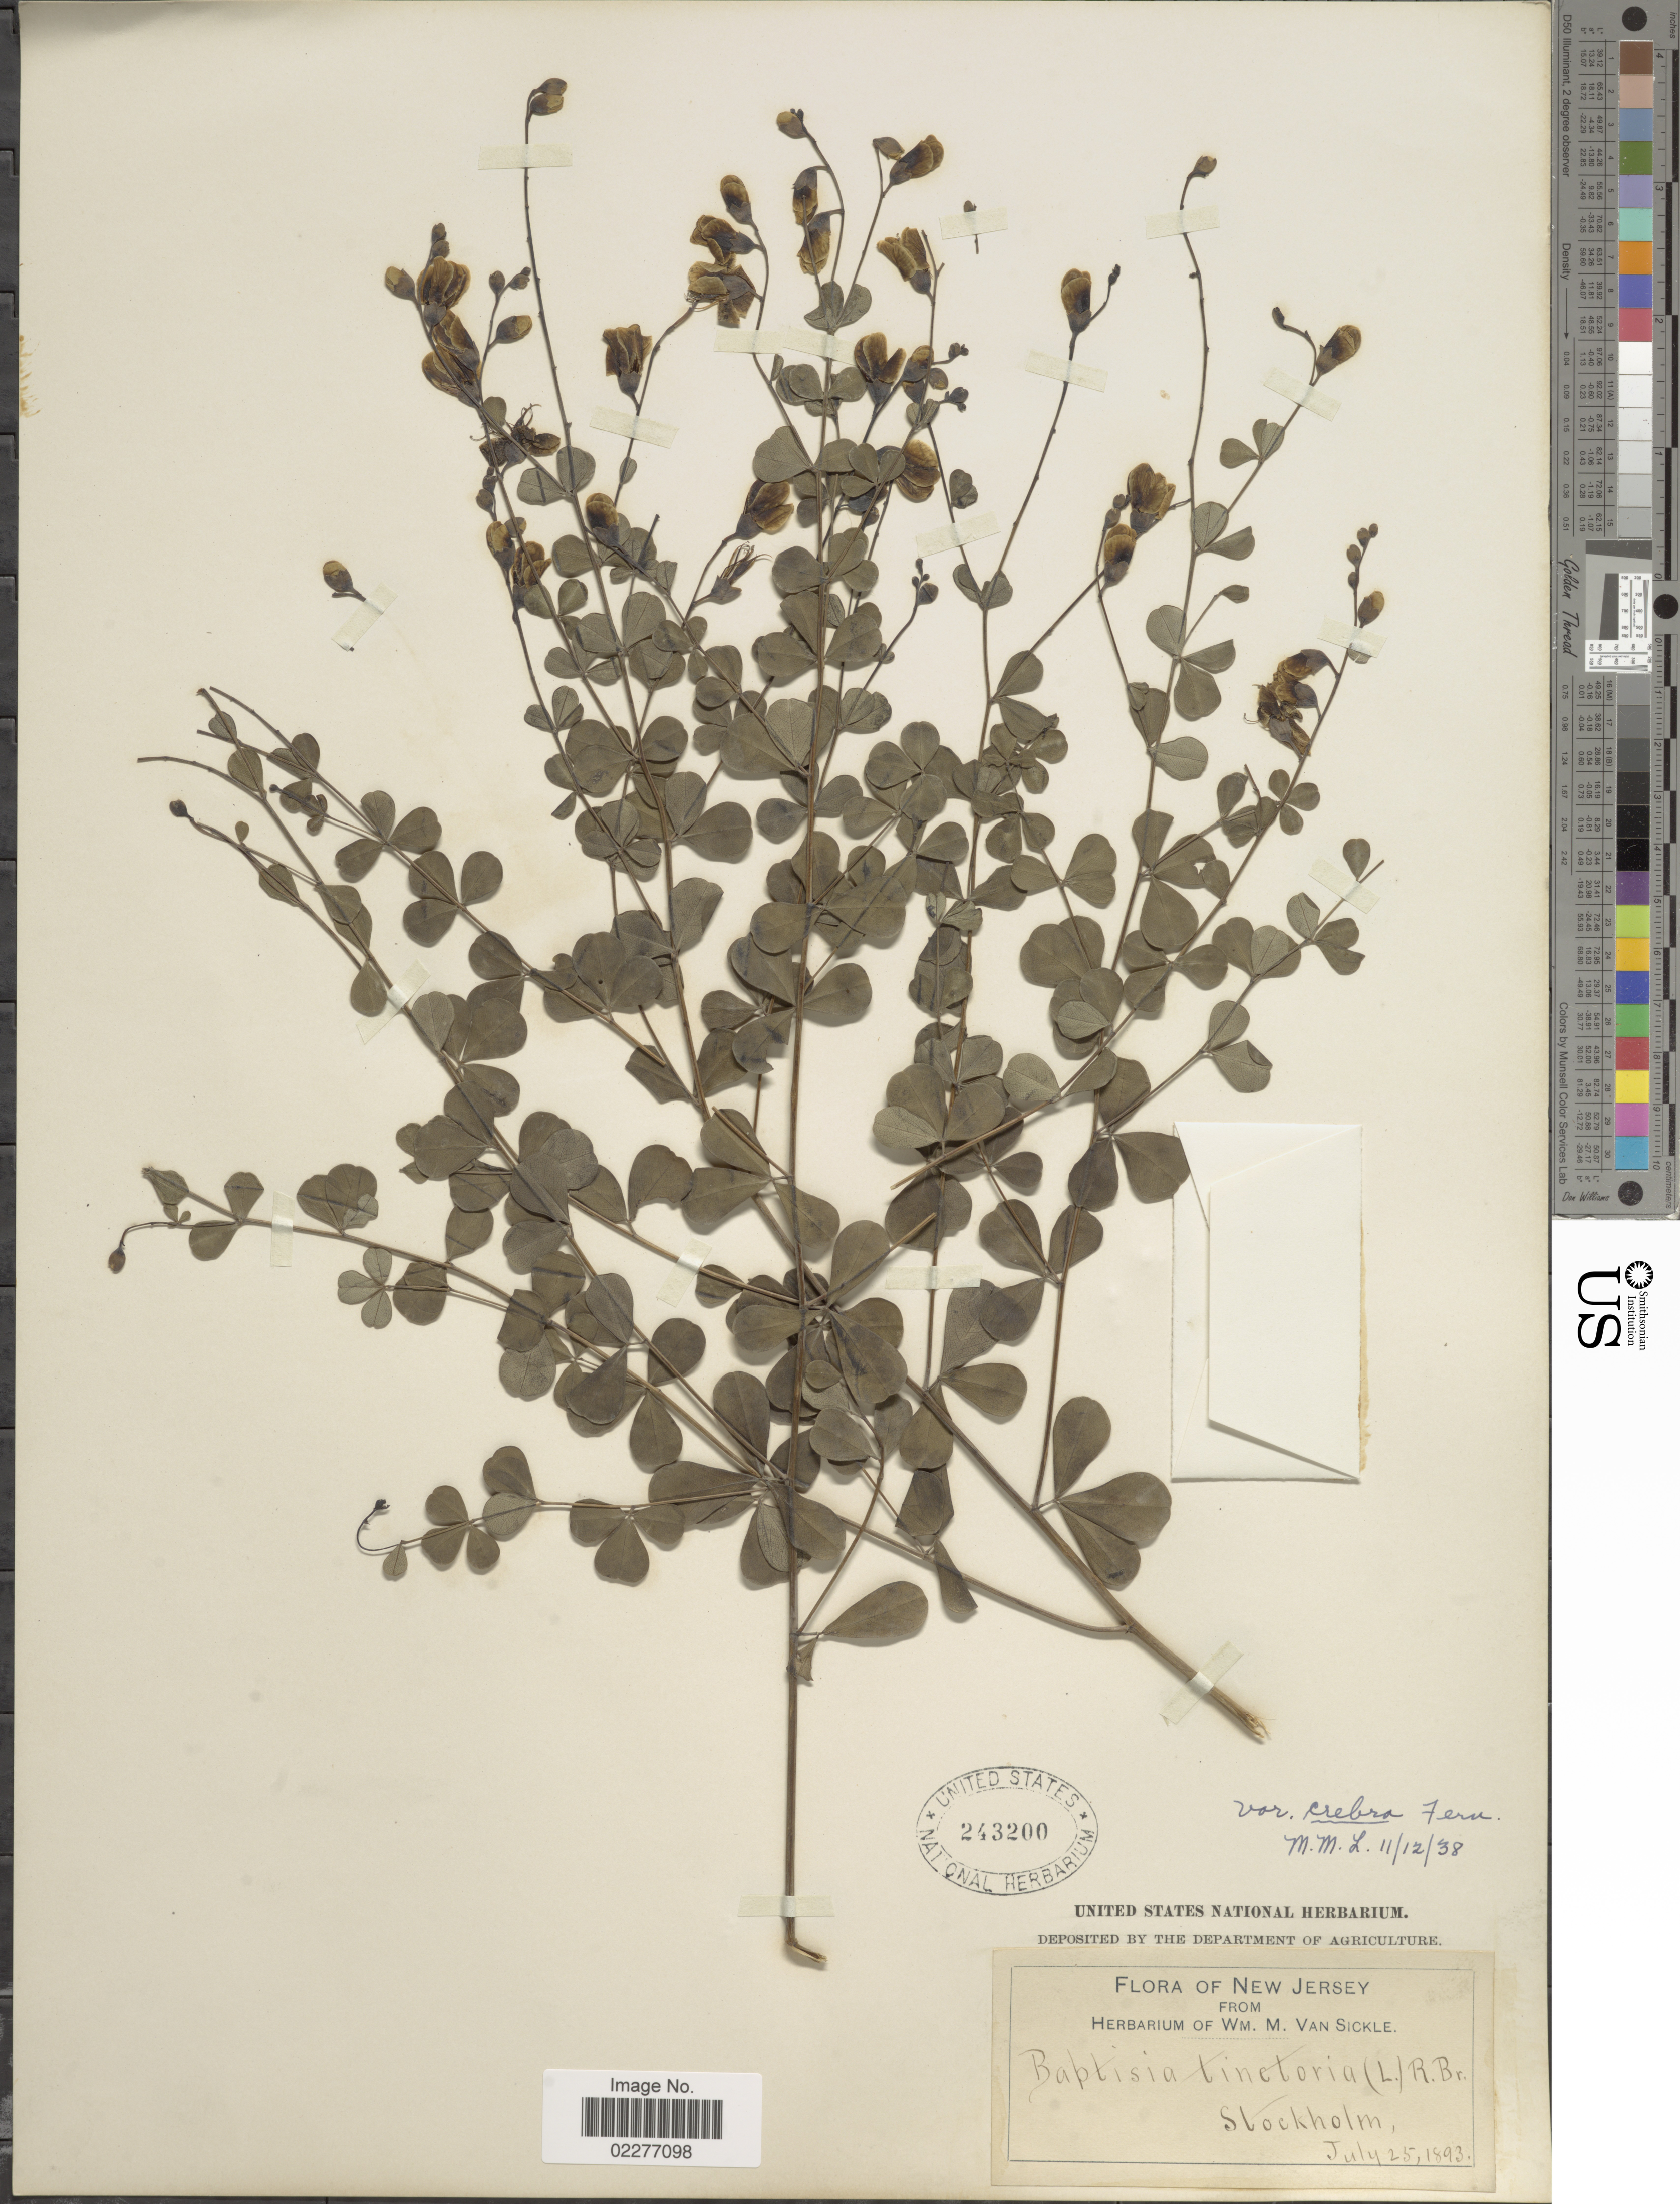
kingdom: Plantae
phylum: Tracheophyta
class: Magnoliopsida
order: Fabales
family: Fabaceae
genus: Baptisia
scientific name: Baptisia tinctoria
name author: (L.) R. Br.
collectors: ex herb. Wm. M. Van Sickle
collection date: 1893-07-25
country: United States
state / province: New Jersey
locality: Stockholm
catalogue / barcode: US 243200